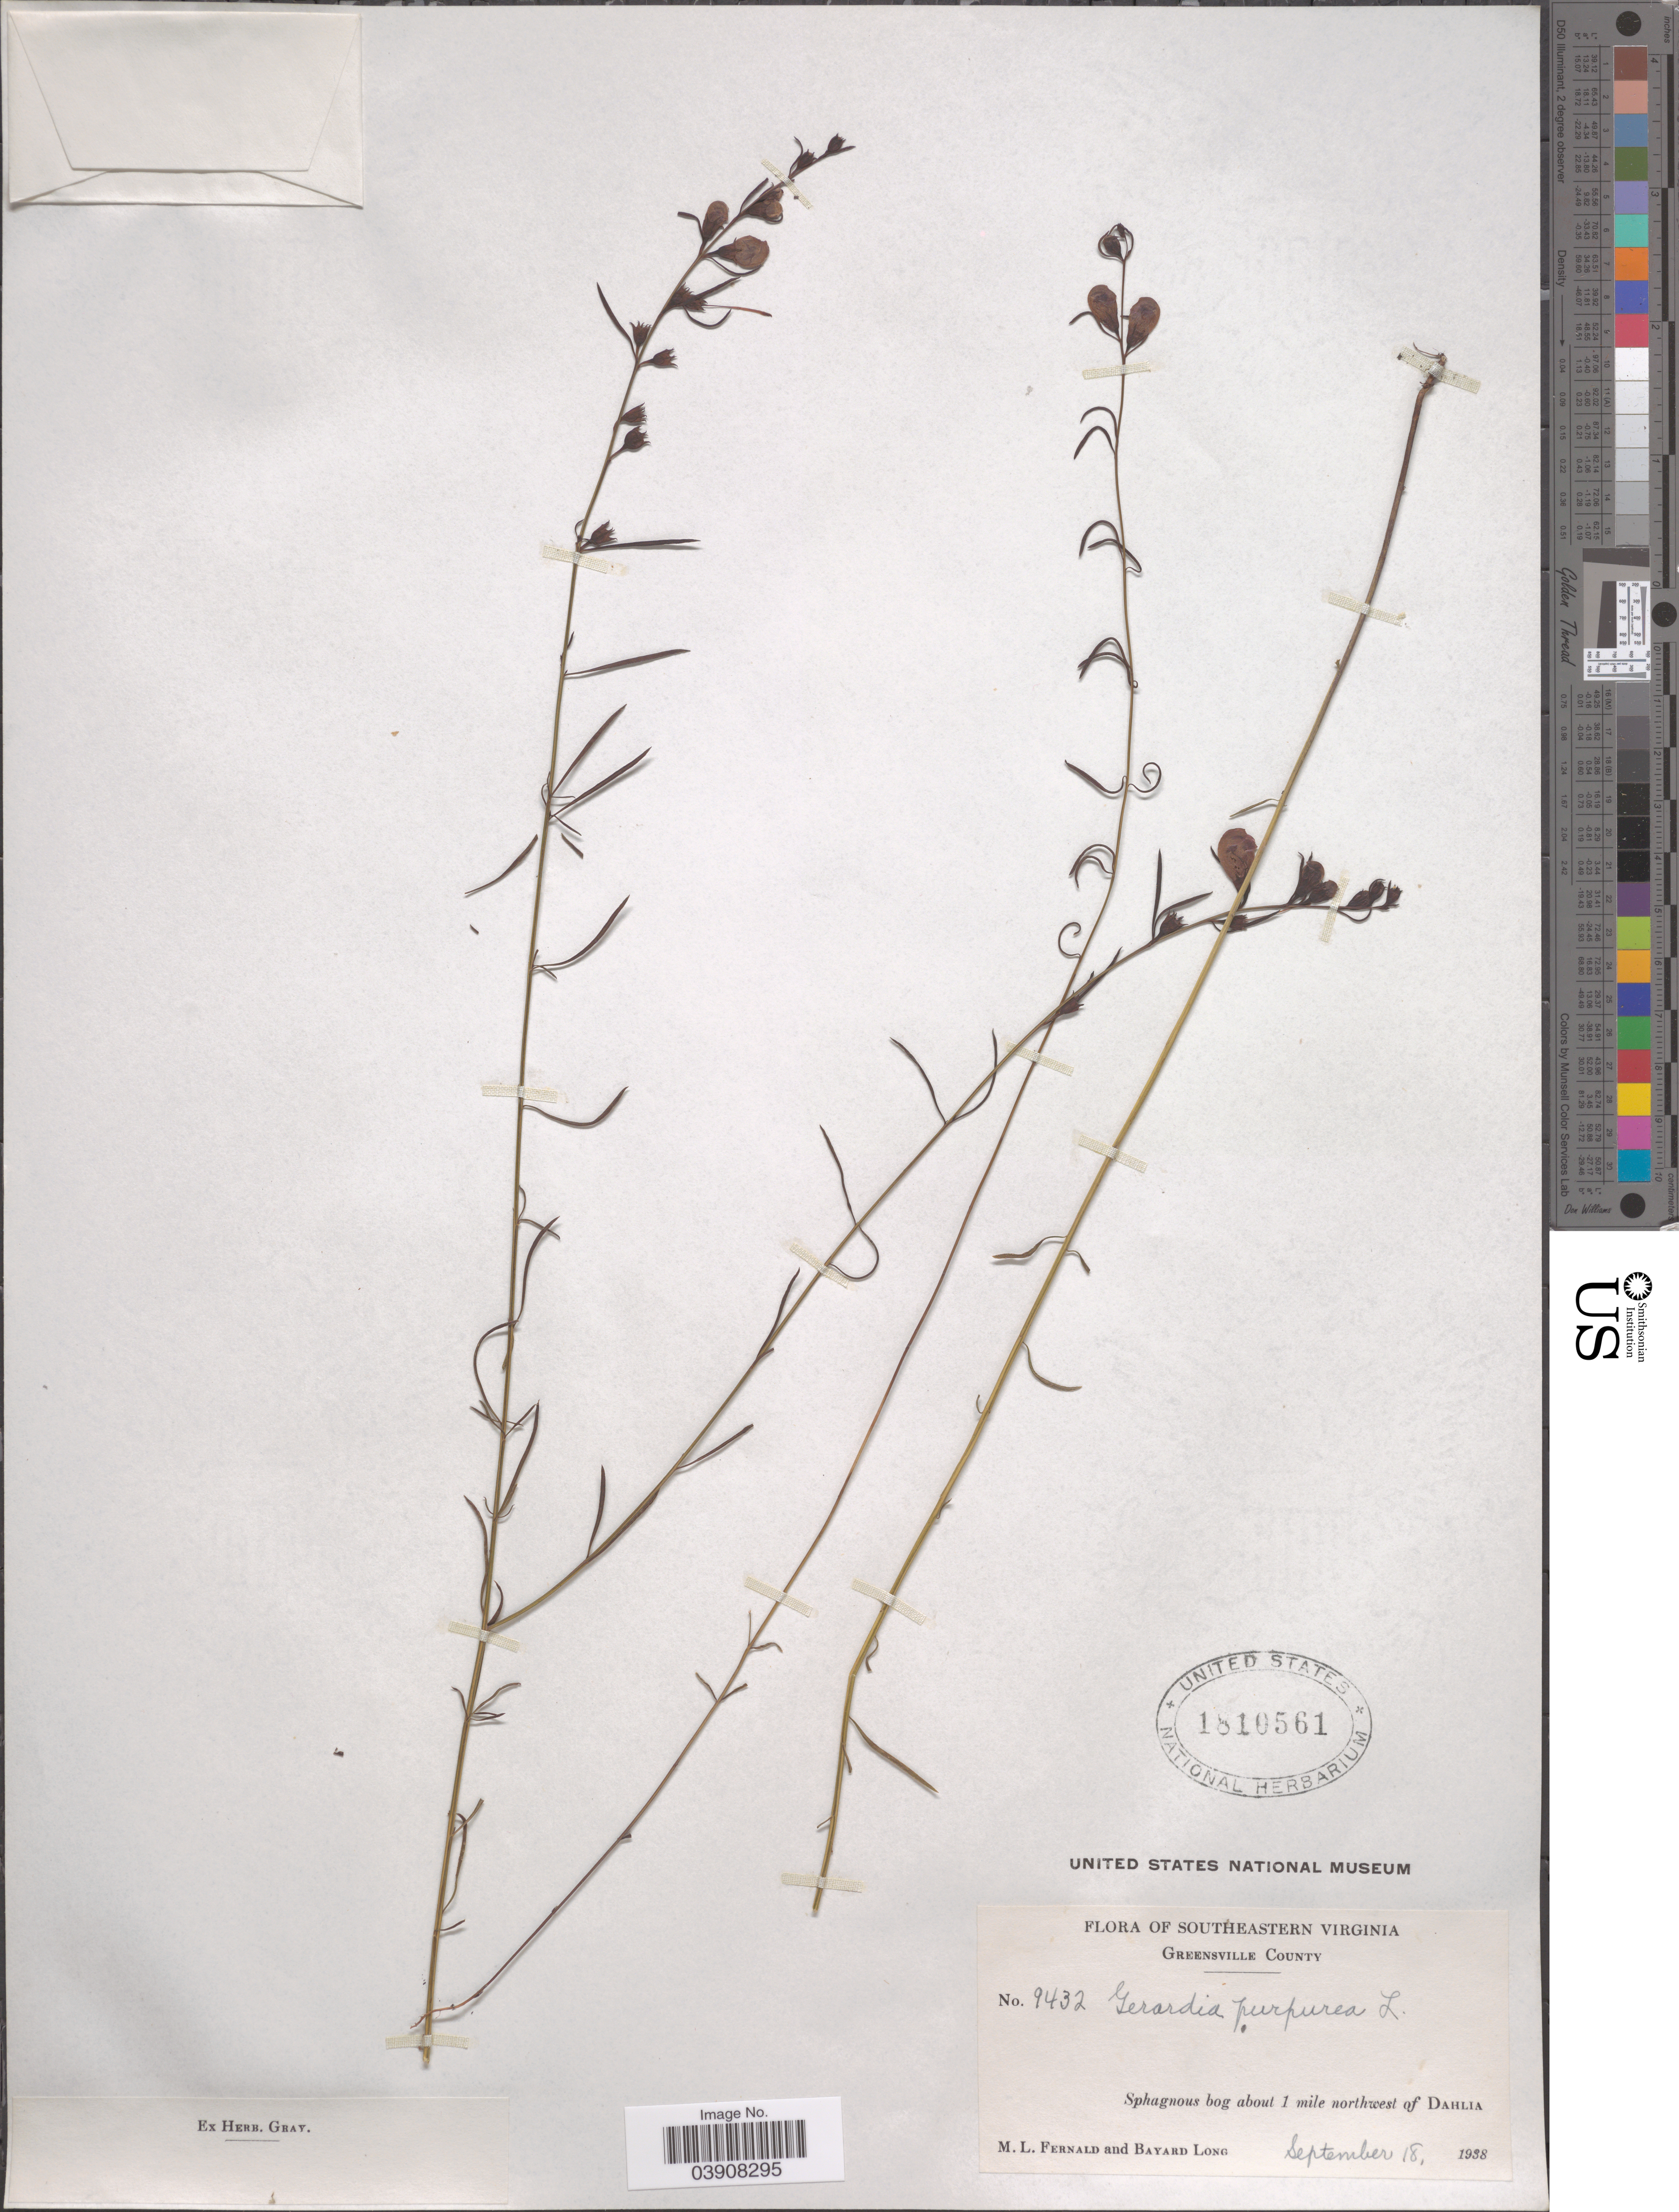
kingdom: Plantae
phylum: Tracheophyta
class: Magnoliopsida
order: Lamiales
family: Orobanchaceae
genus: Agalinis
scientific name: Agalinis purpurea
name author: (L.) Pennell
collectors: M. L. Fernald & B. Long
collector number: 9432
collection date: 1938-09-18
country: United States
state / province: Virginia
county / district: Greensville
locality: Southeastern Virginia. Greensville County. Sphagnous bog about 1 mile northwest of Dahlia.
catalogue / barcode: US 1810561